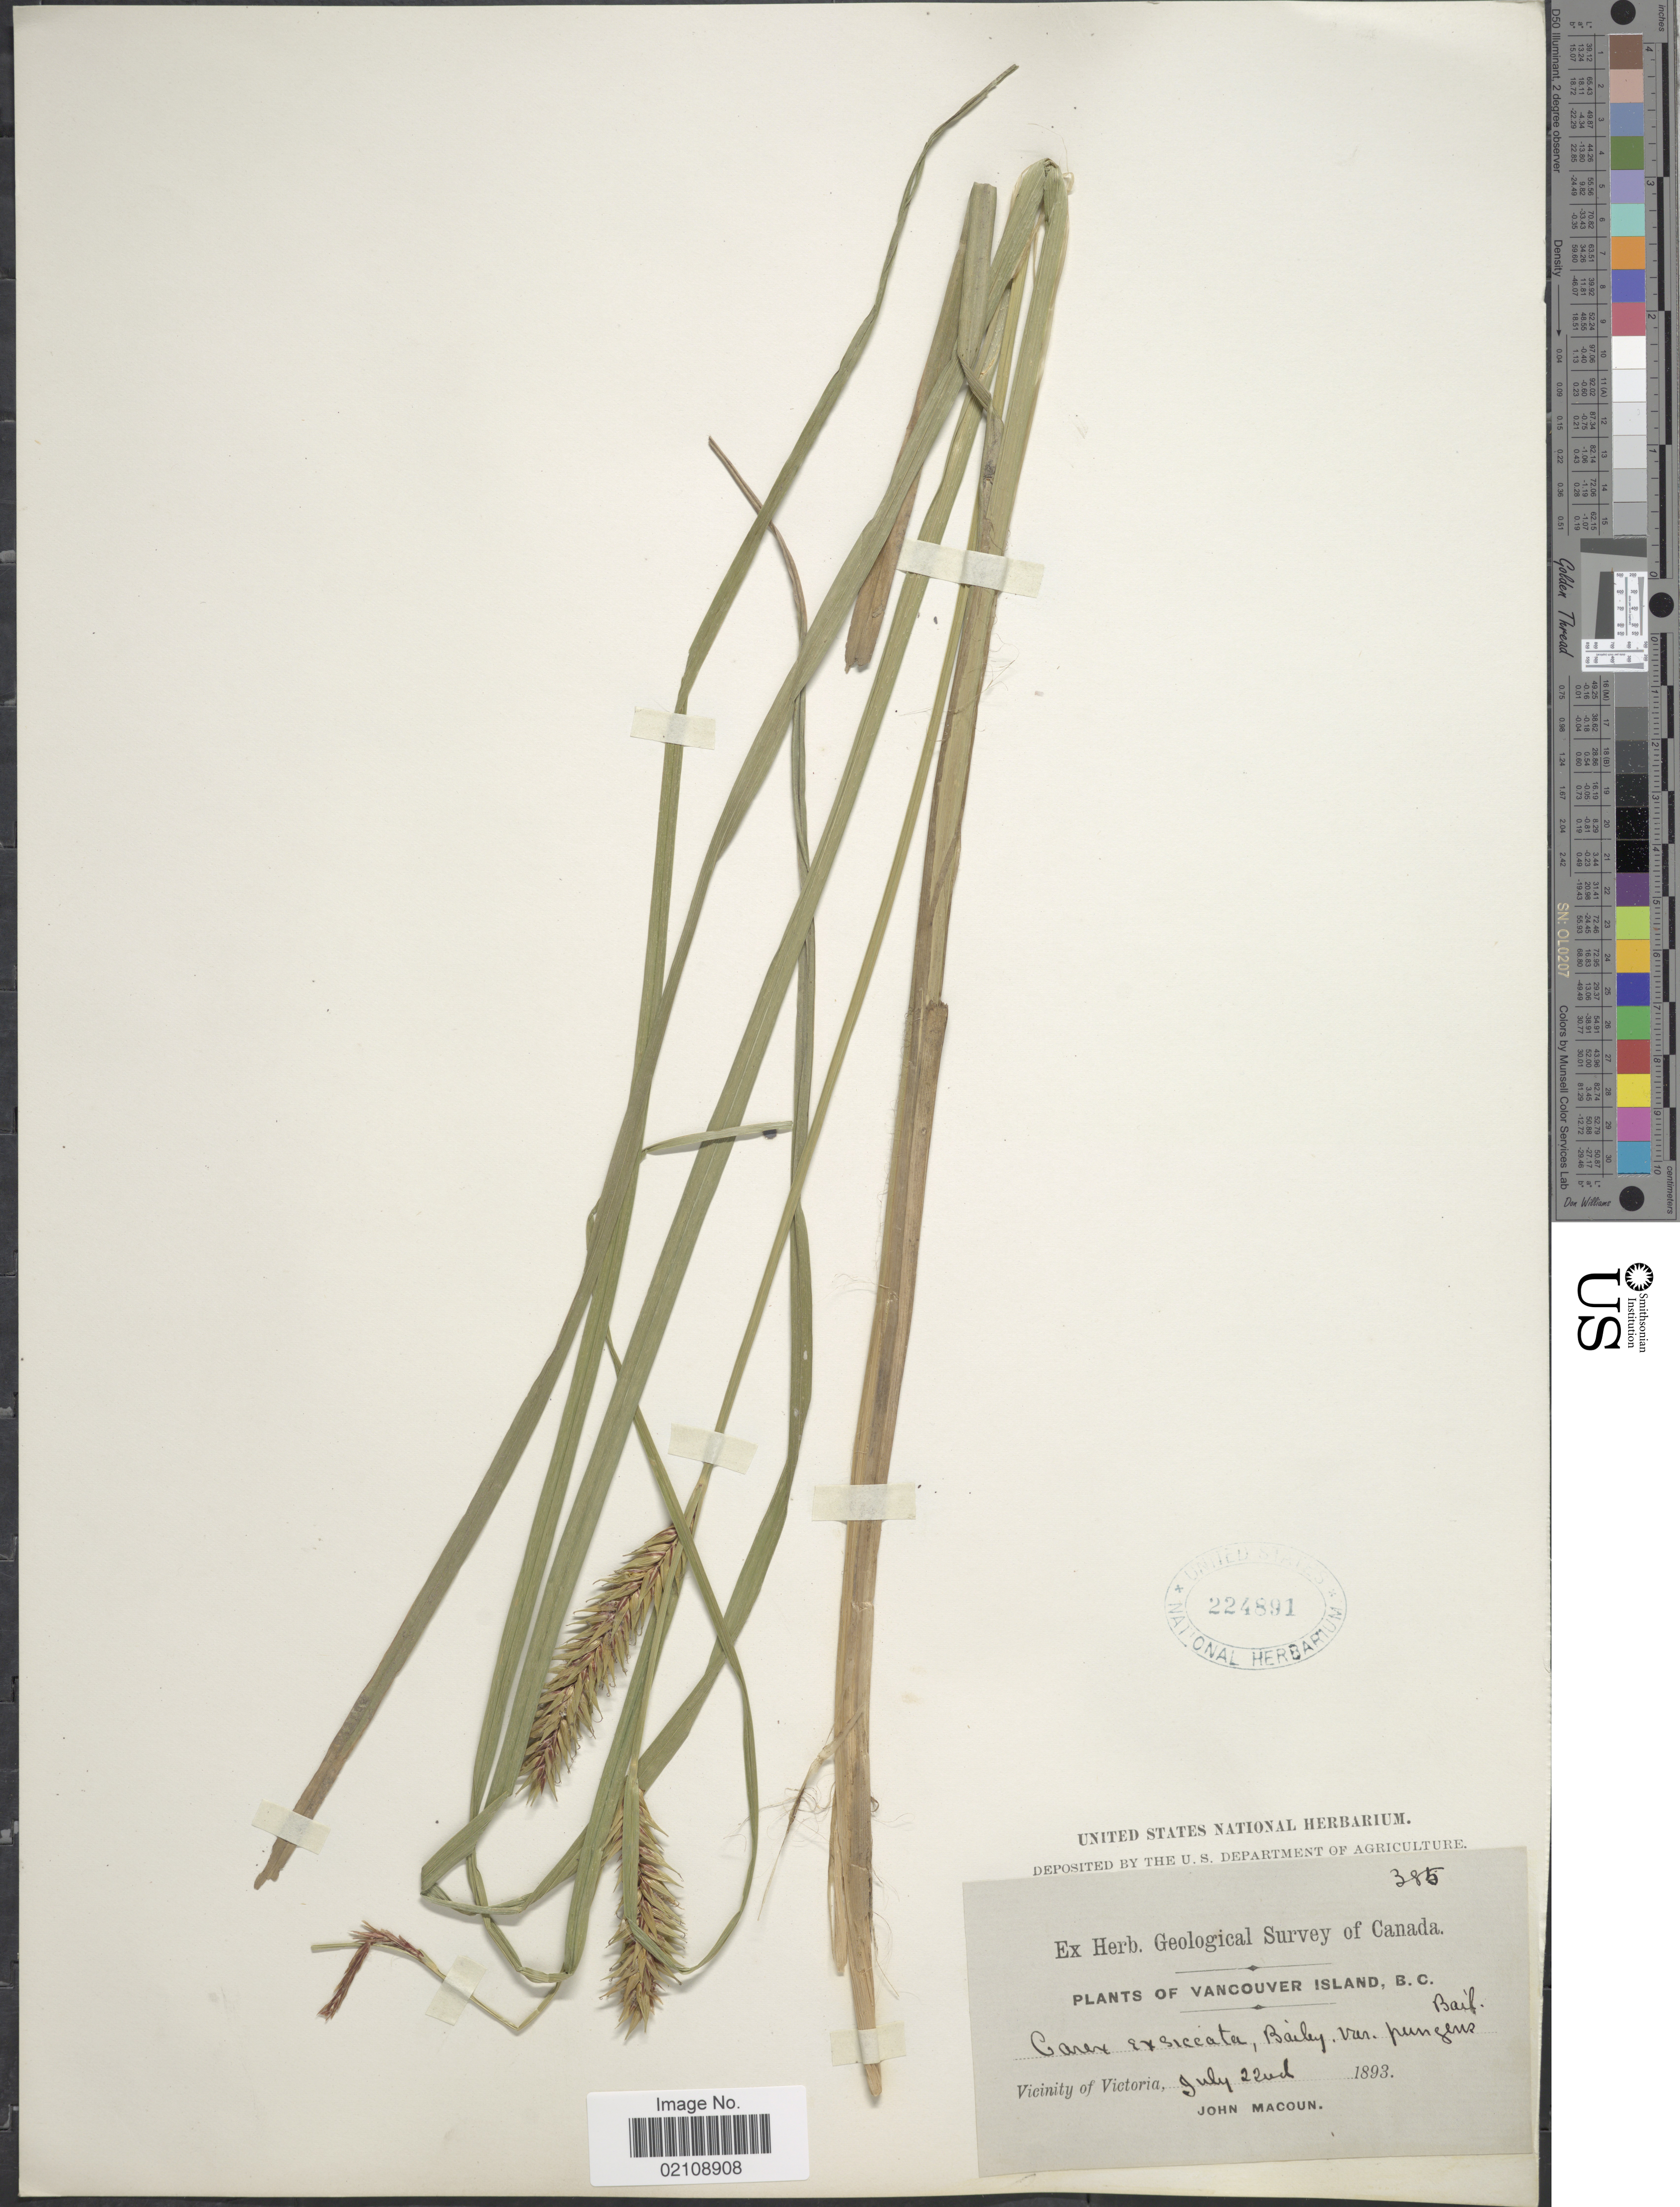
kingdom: Plantae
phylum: Tracheophyta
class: Liliopsida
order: Poales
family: Cyperaceae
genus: Carex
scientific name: Carex exsiccata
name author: L.H. Bailey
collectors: J. Macoun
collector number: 385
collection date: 1893-07-22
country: Canada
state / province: British Columbia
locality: Vancouver Island, Vicinity of Victoria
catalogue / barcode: US 224891